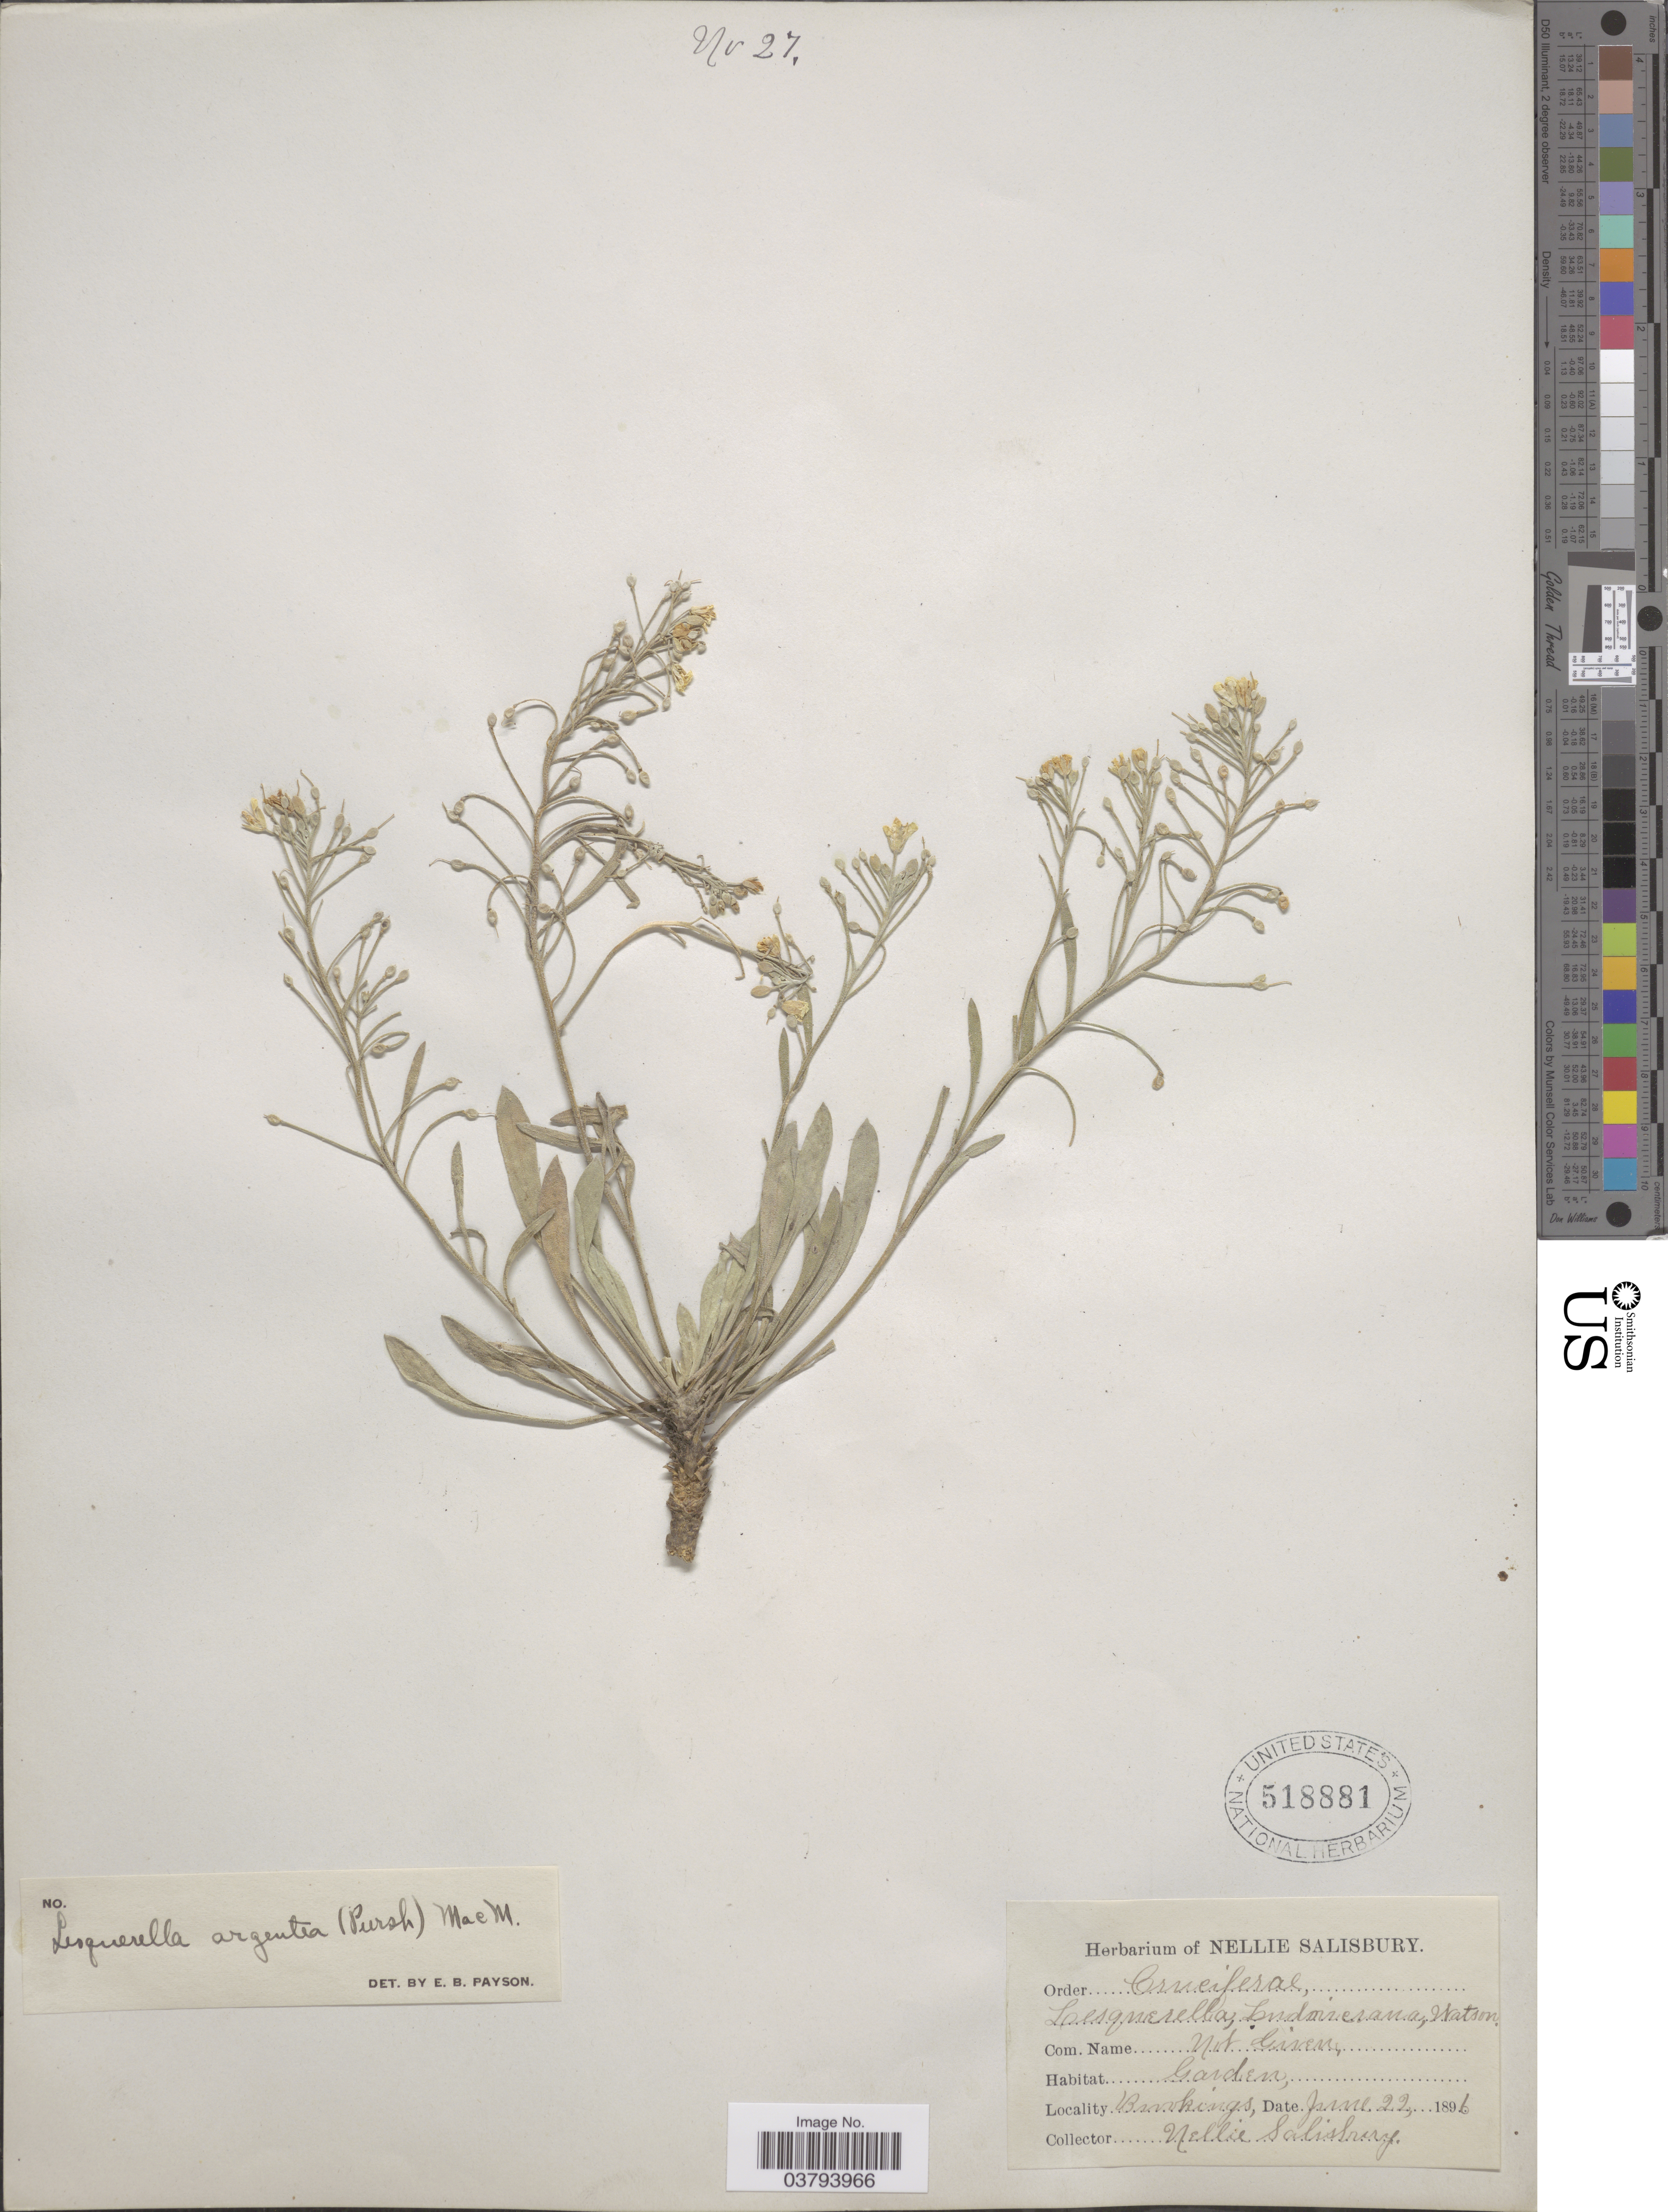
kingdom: Plantae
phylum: Tracheophyta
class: Magnoliopsida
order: Brassicales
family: Brassicaceae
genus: Lesquerella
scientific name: Lesquerella ludoviciana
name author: (Nutt.) S. Watson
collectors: N. Salisbury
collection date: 1896-06-22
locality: Garden, Brookings.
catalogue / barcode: US 518881